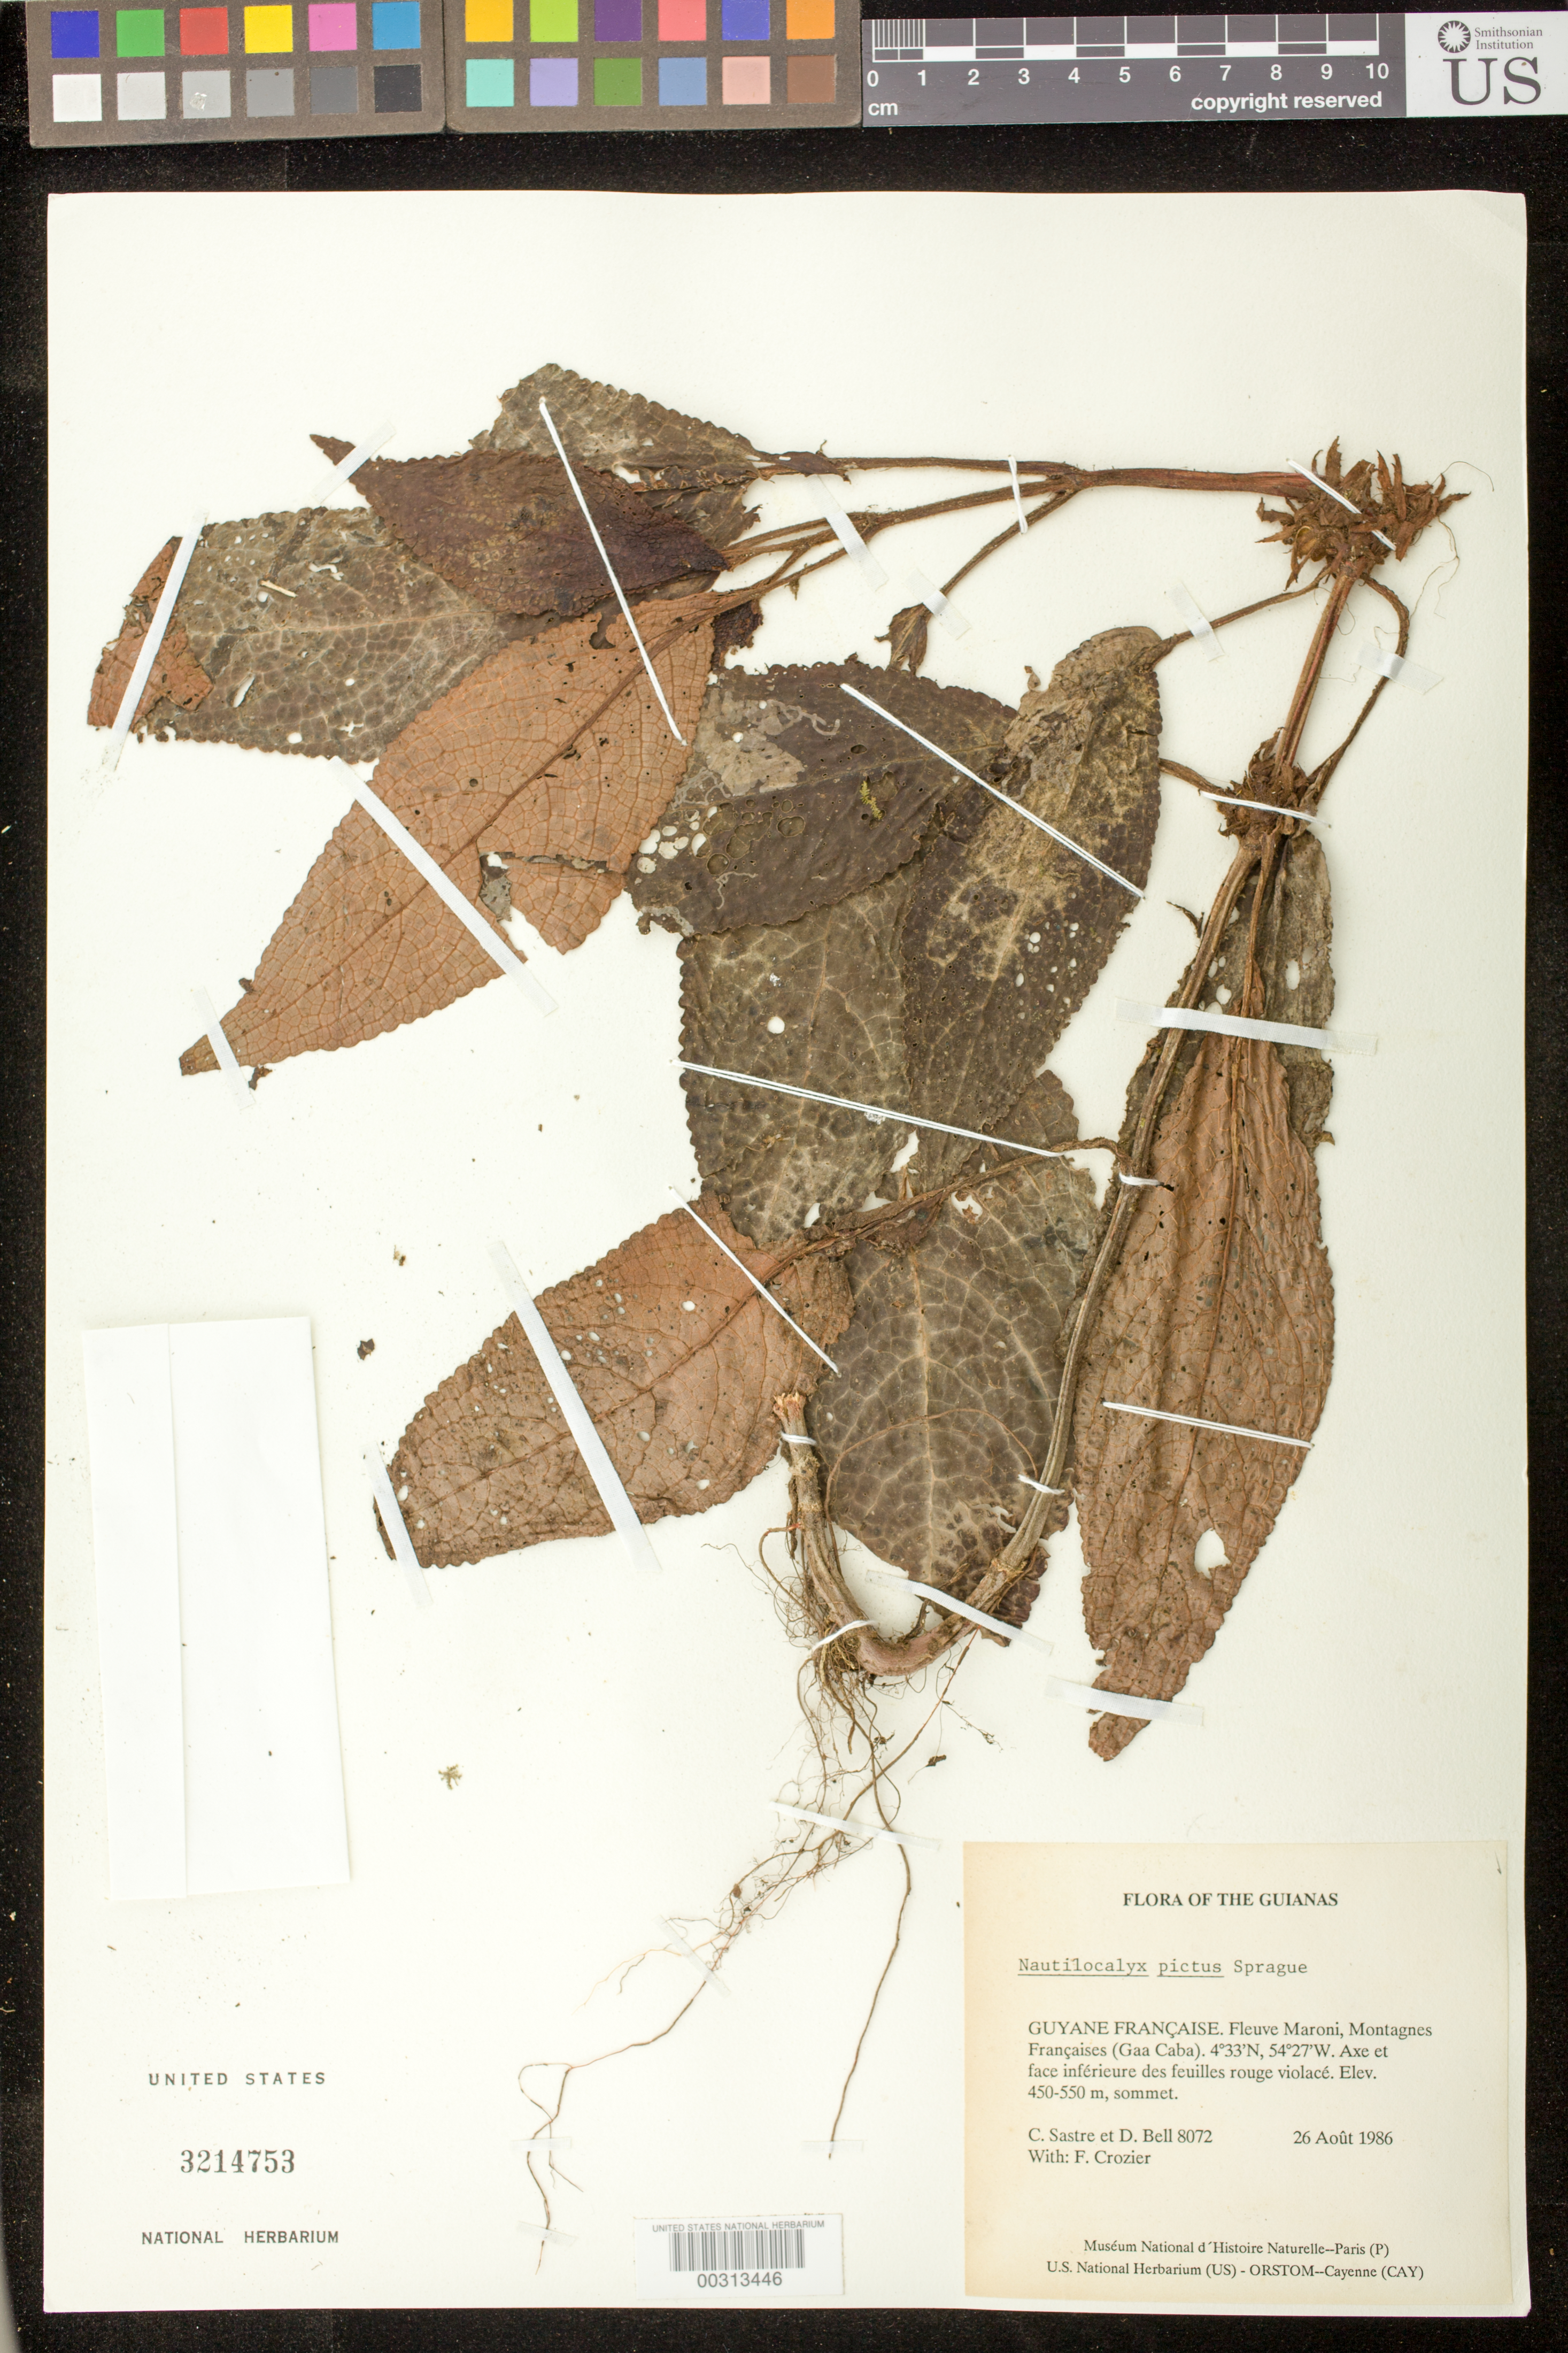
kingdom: Plantae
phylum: Tracheophyta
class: Magnoliopsida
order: Lamiales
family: Gesneriaceae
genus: Nautilocalyx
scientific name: Nautilocalyx pictus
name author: (Hook.) Sprague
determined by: Skog, Laurence E.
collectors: C. H. L. Sastre, D. A. Bell & F. Crozier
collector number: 8072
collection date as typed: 26 Aug 1986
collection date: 1986-08-26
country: French Guiana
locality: Fleuve Maroni, Montagnes Françaises (Gaa Caba), sommet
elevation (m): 450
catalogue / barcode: US 3214753